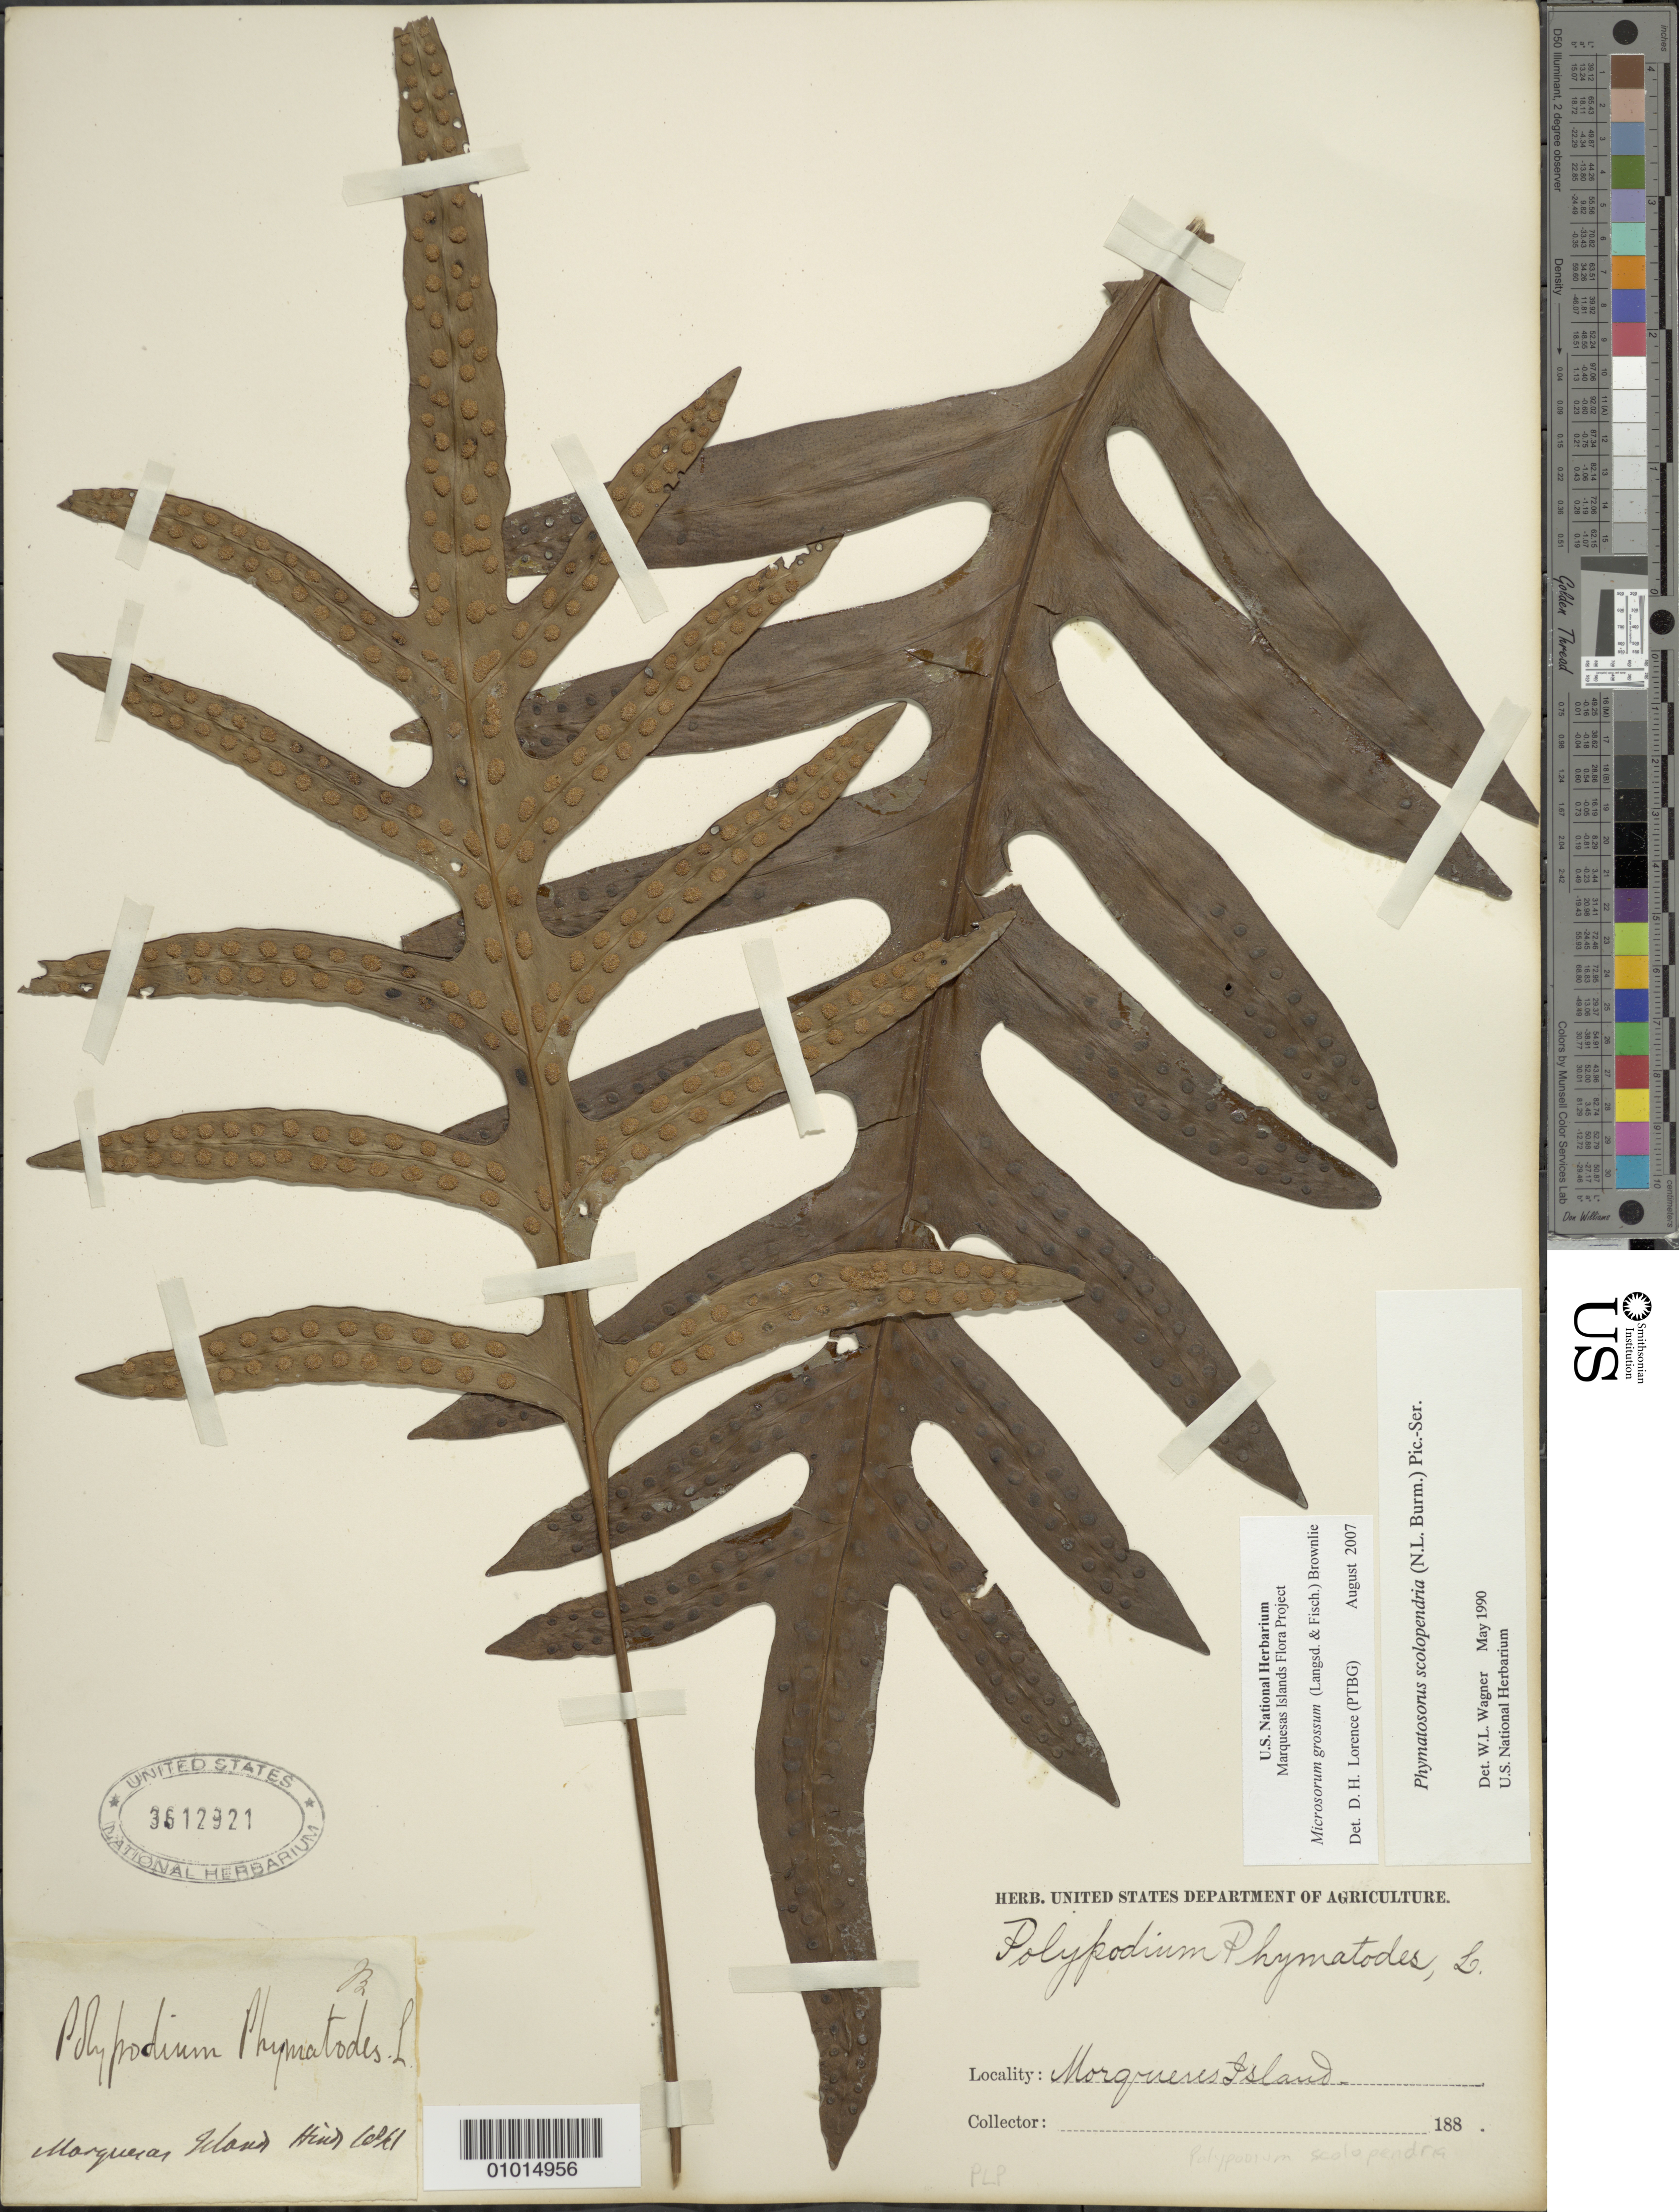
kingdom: Plantae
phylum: Tracheophyta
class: Polypodiopsida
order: Polypodiales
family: Polypodiaceae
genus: Microsorum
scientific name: Microsorum grossum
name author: (Langsd. & Fisch.) S.B. Andrews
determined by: Lorence, David H., (PTBG), National Tropical Botanical Garden (UNITED STATES)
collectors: USDA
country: French Polynesia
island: Hiva Oa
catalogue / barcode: US 3612921